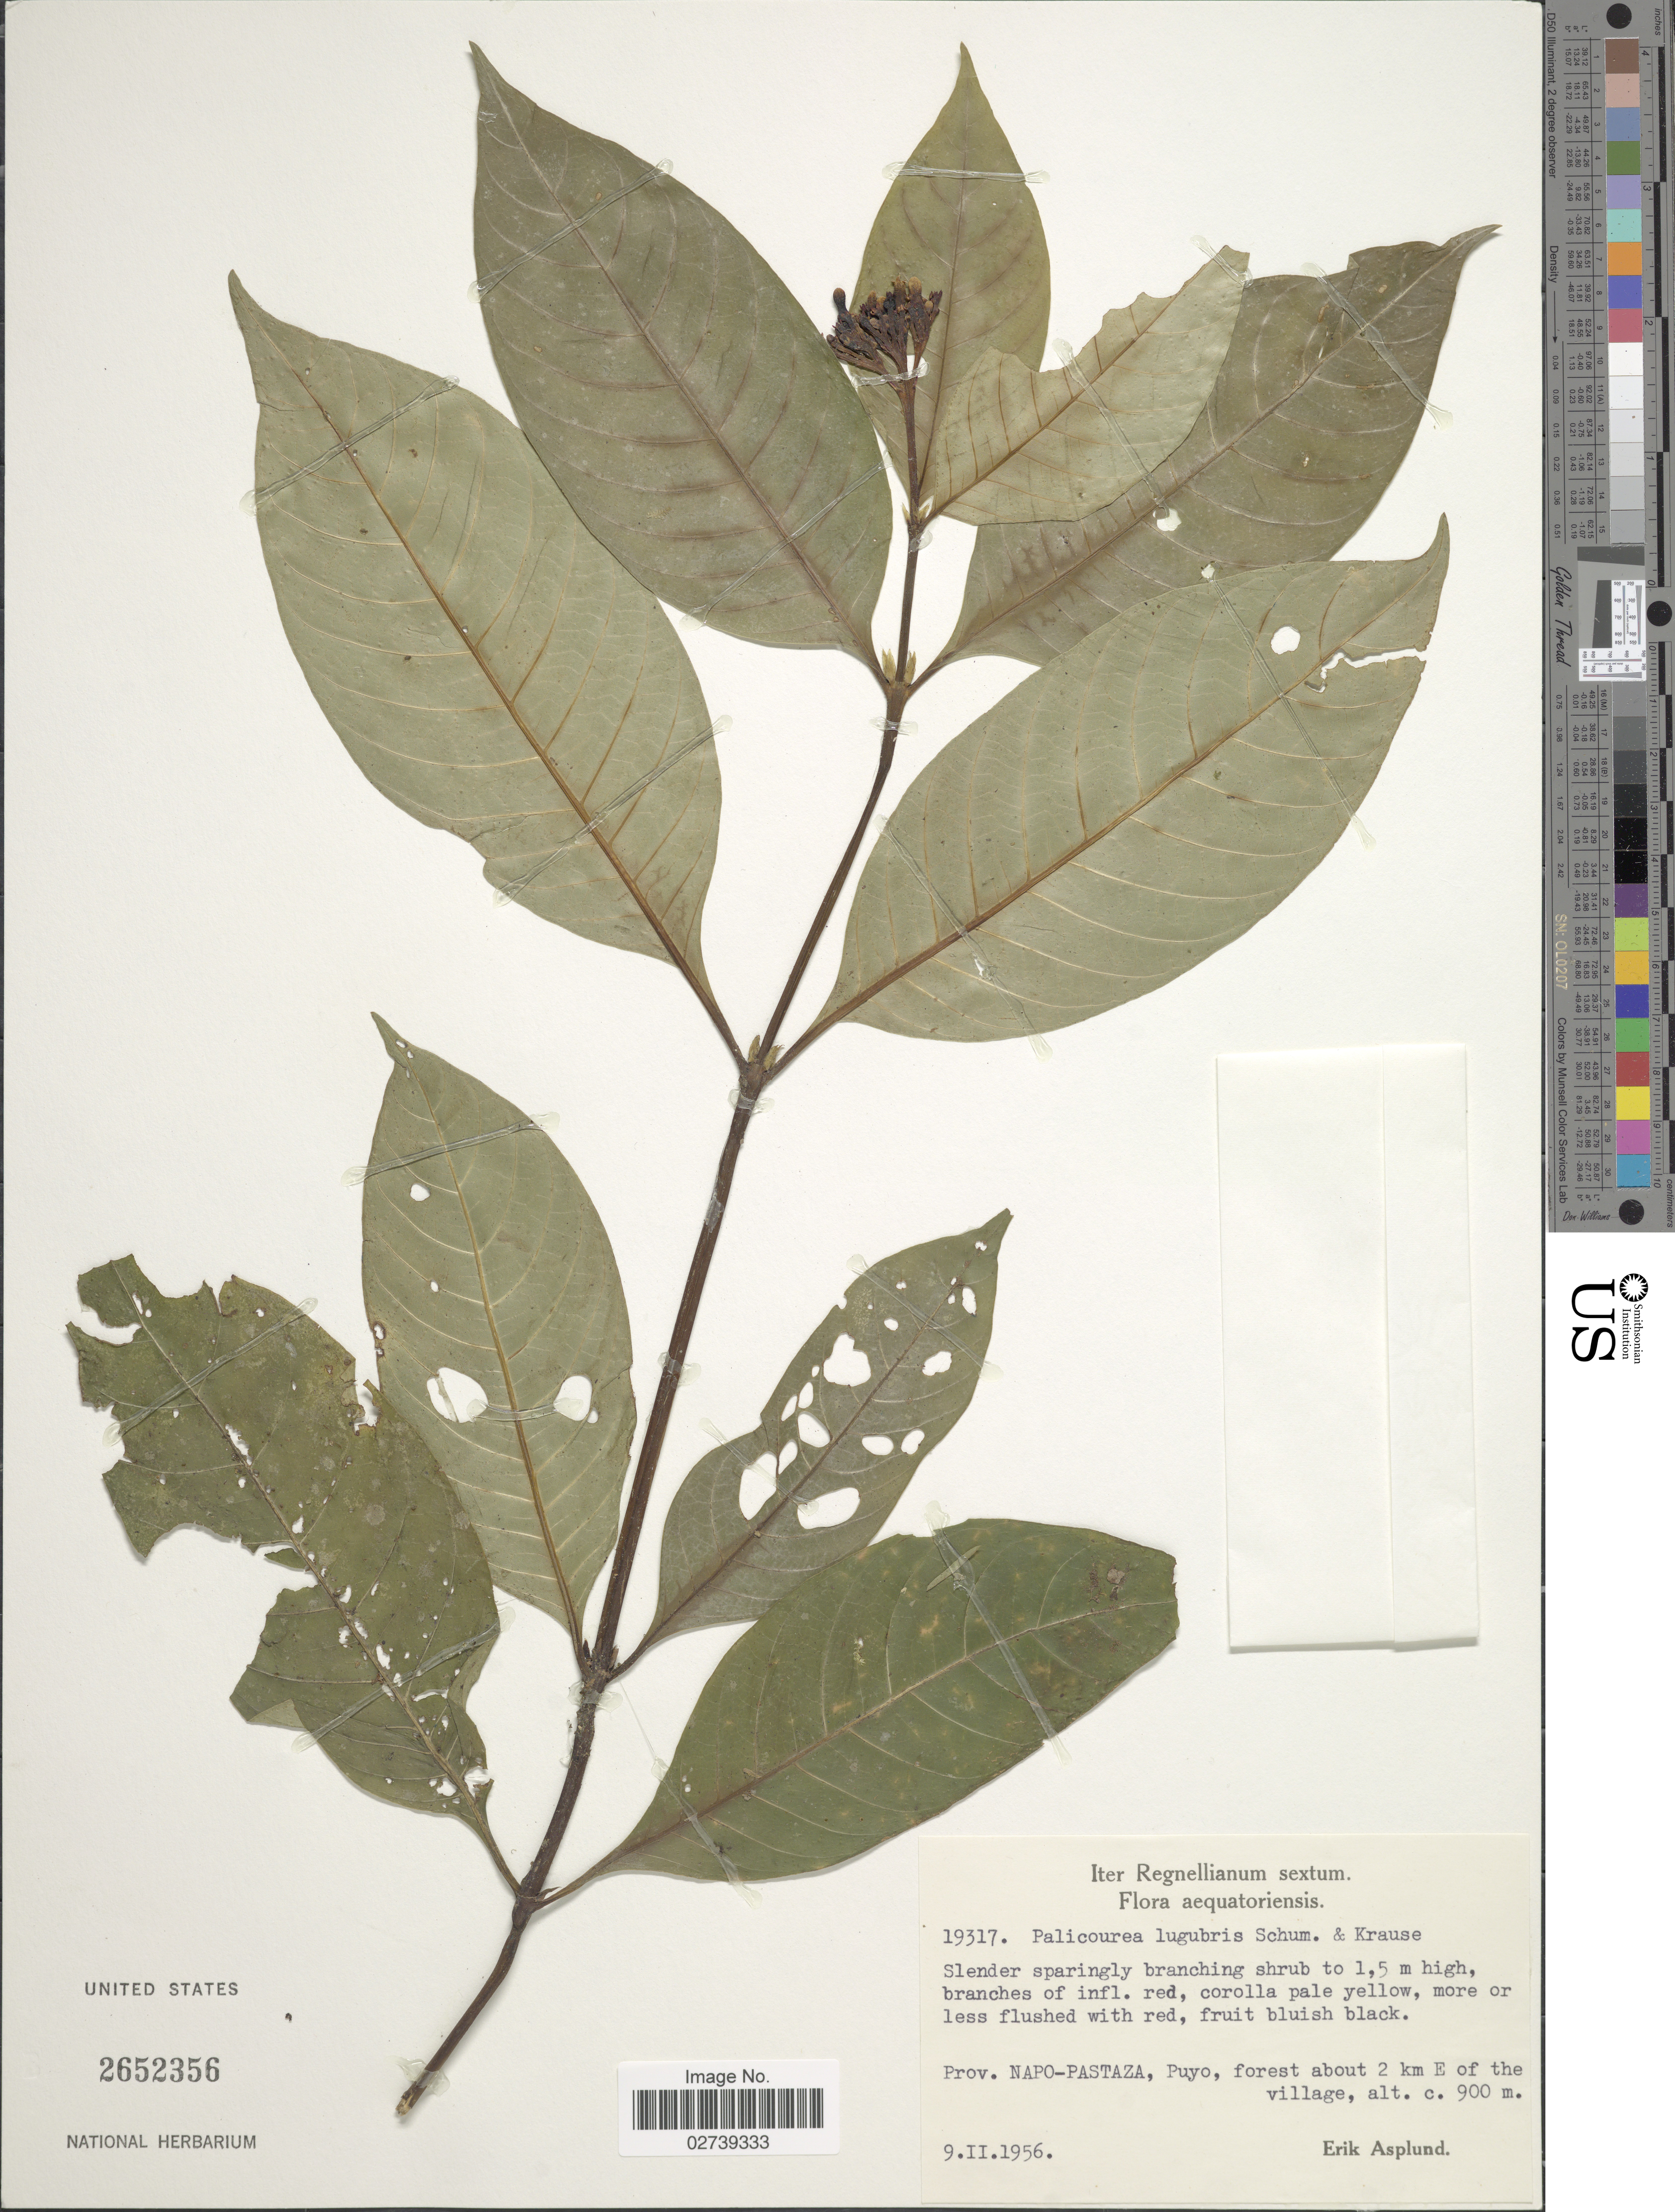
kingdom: Plantae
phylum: Tracheophyta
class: Magnoliopsida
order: Gentianales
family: Rubiaceae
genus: Palicourea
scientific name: Palicourea conferta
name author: (Benth.) Sandwith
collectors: E. Asplund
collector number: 19317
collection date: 1956-02-09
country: Ecuador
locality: Prov. Napo-Pastaza, Puyo, forest about 2 km E of the village, Iter Regnellianum, aequatoriensis.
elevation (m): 900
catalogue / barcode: US 2652356